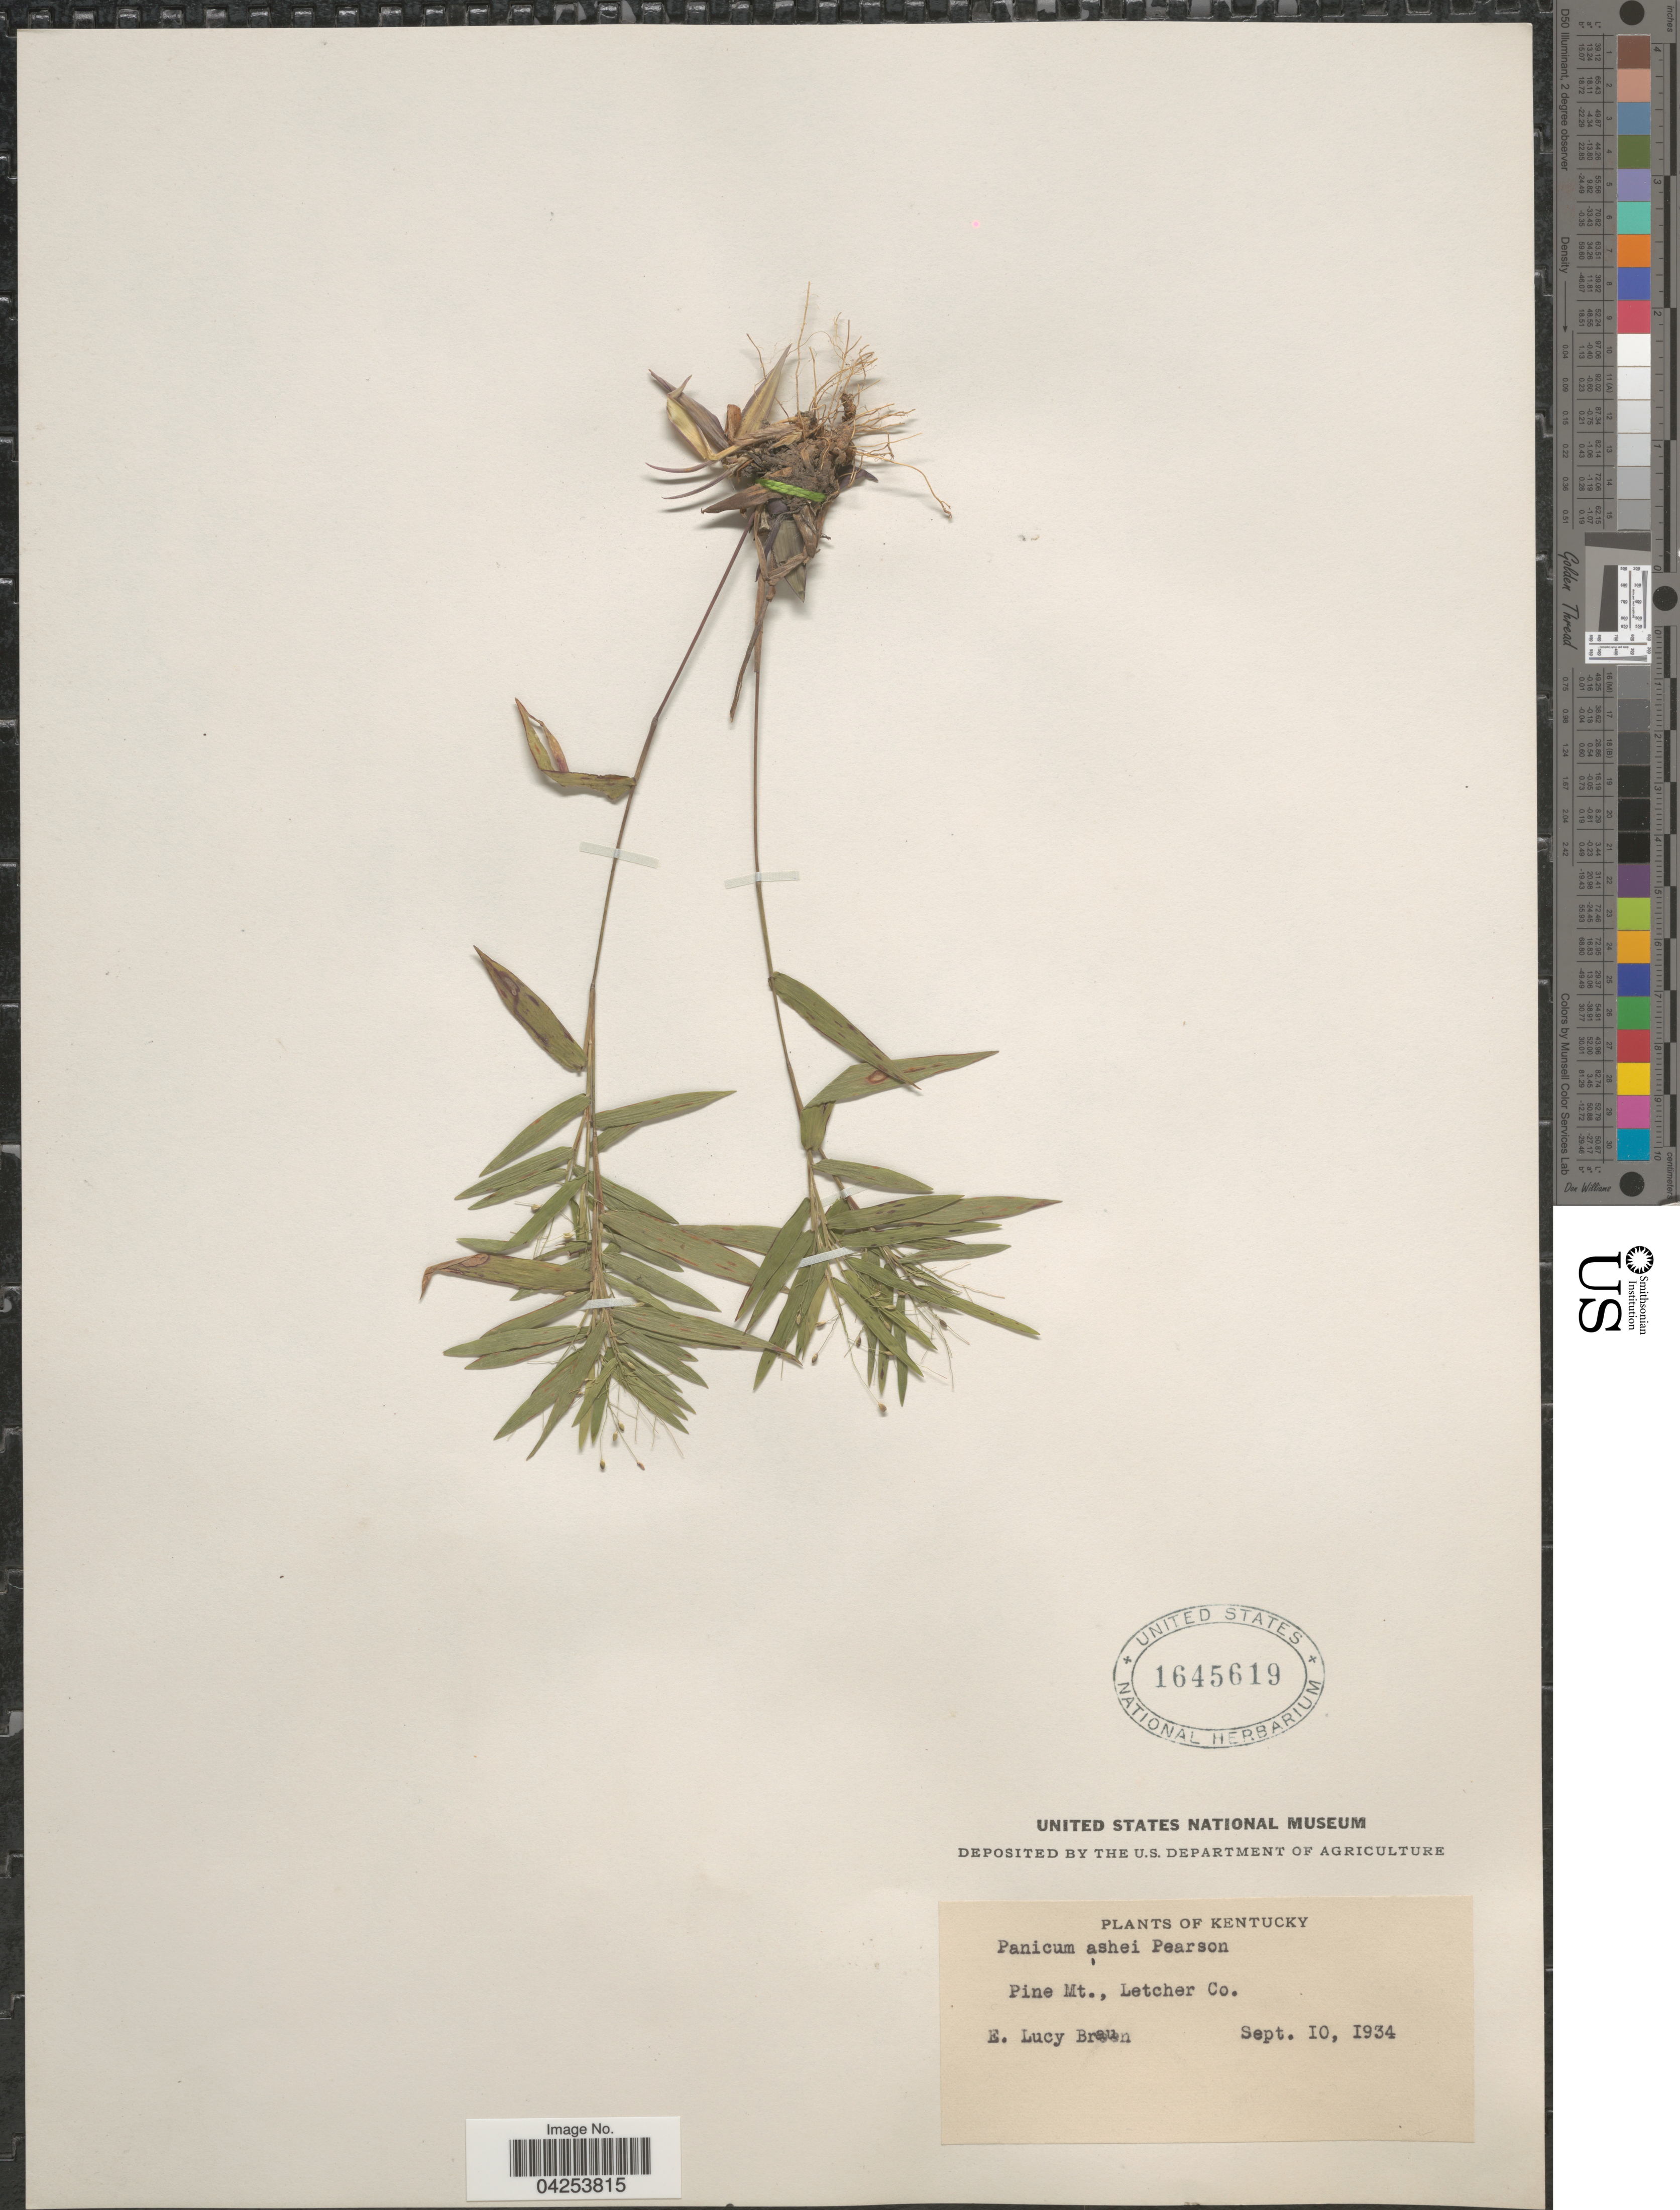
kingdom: Plantae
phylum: Tracheophyta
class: Liliopsida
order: Poales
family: Poaceae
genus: Dichanthelium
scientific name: Dichanthelium commutatum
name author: (Schult.) Gould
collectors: E. L. Braun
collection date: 1934-09-10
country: United States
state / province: Kentucky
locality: Pine Mt., Letcher Co.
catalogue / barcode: US 1645619